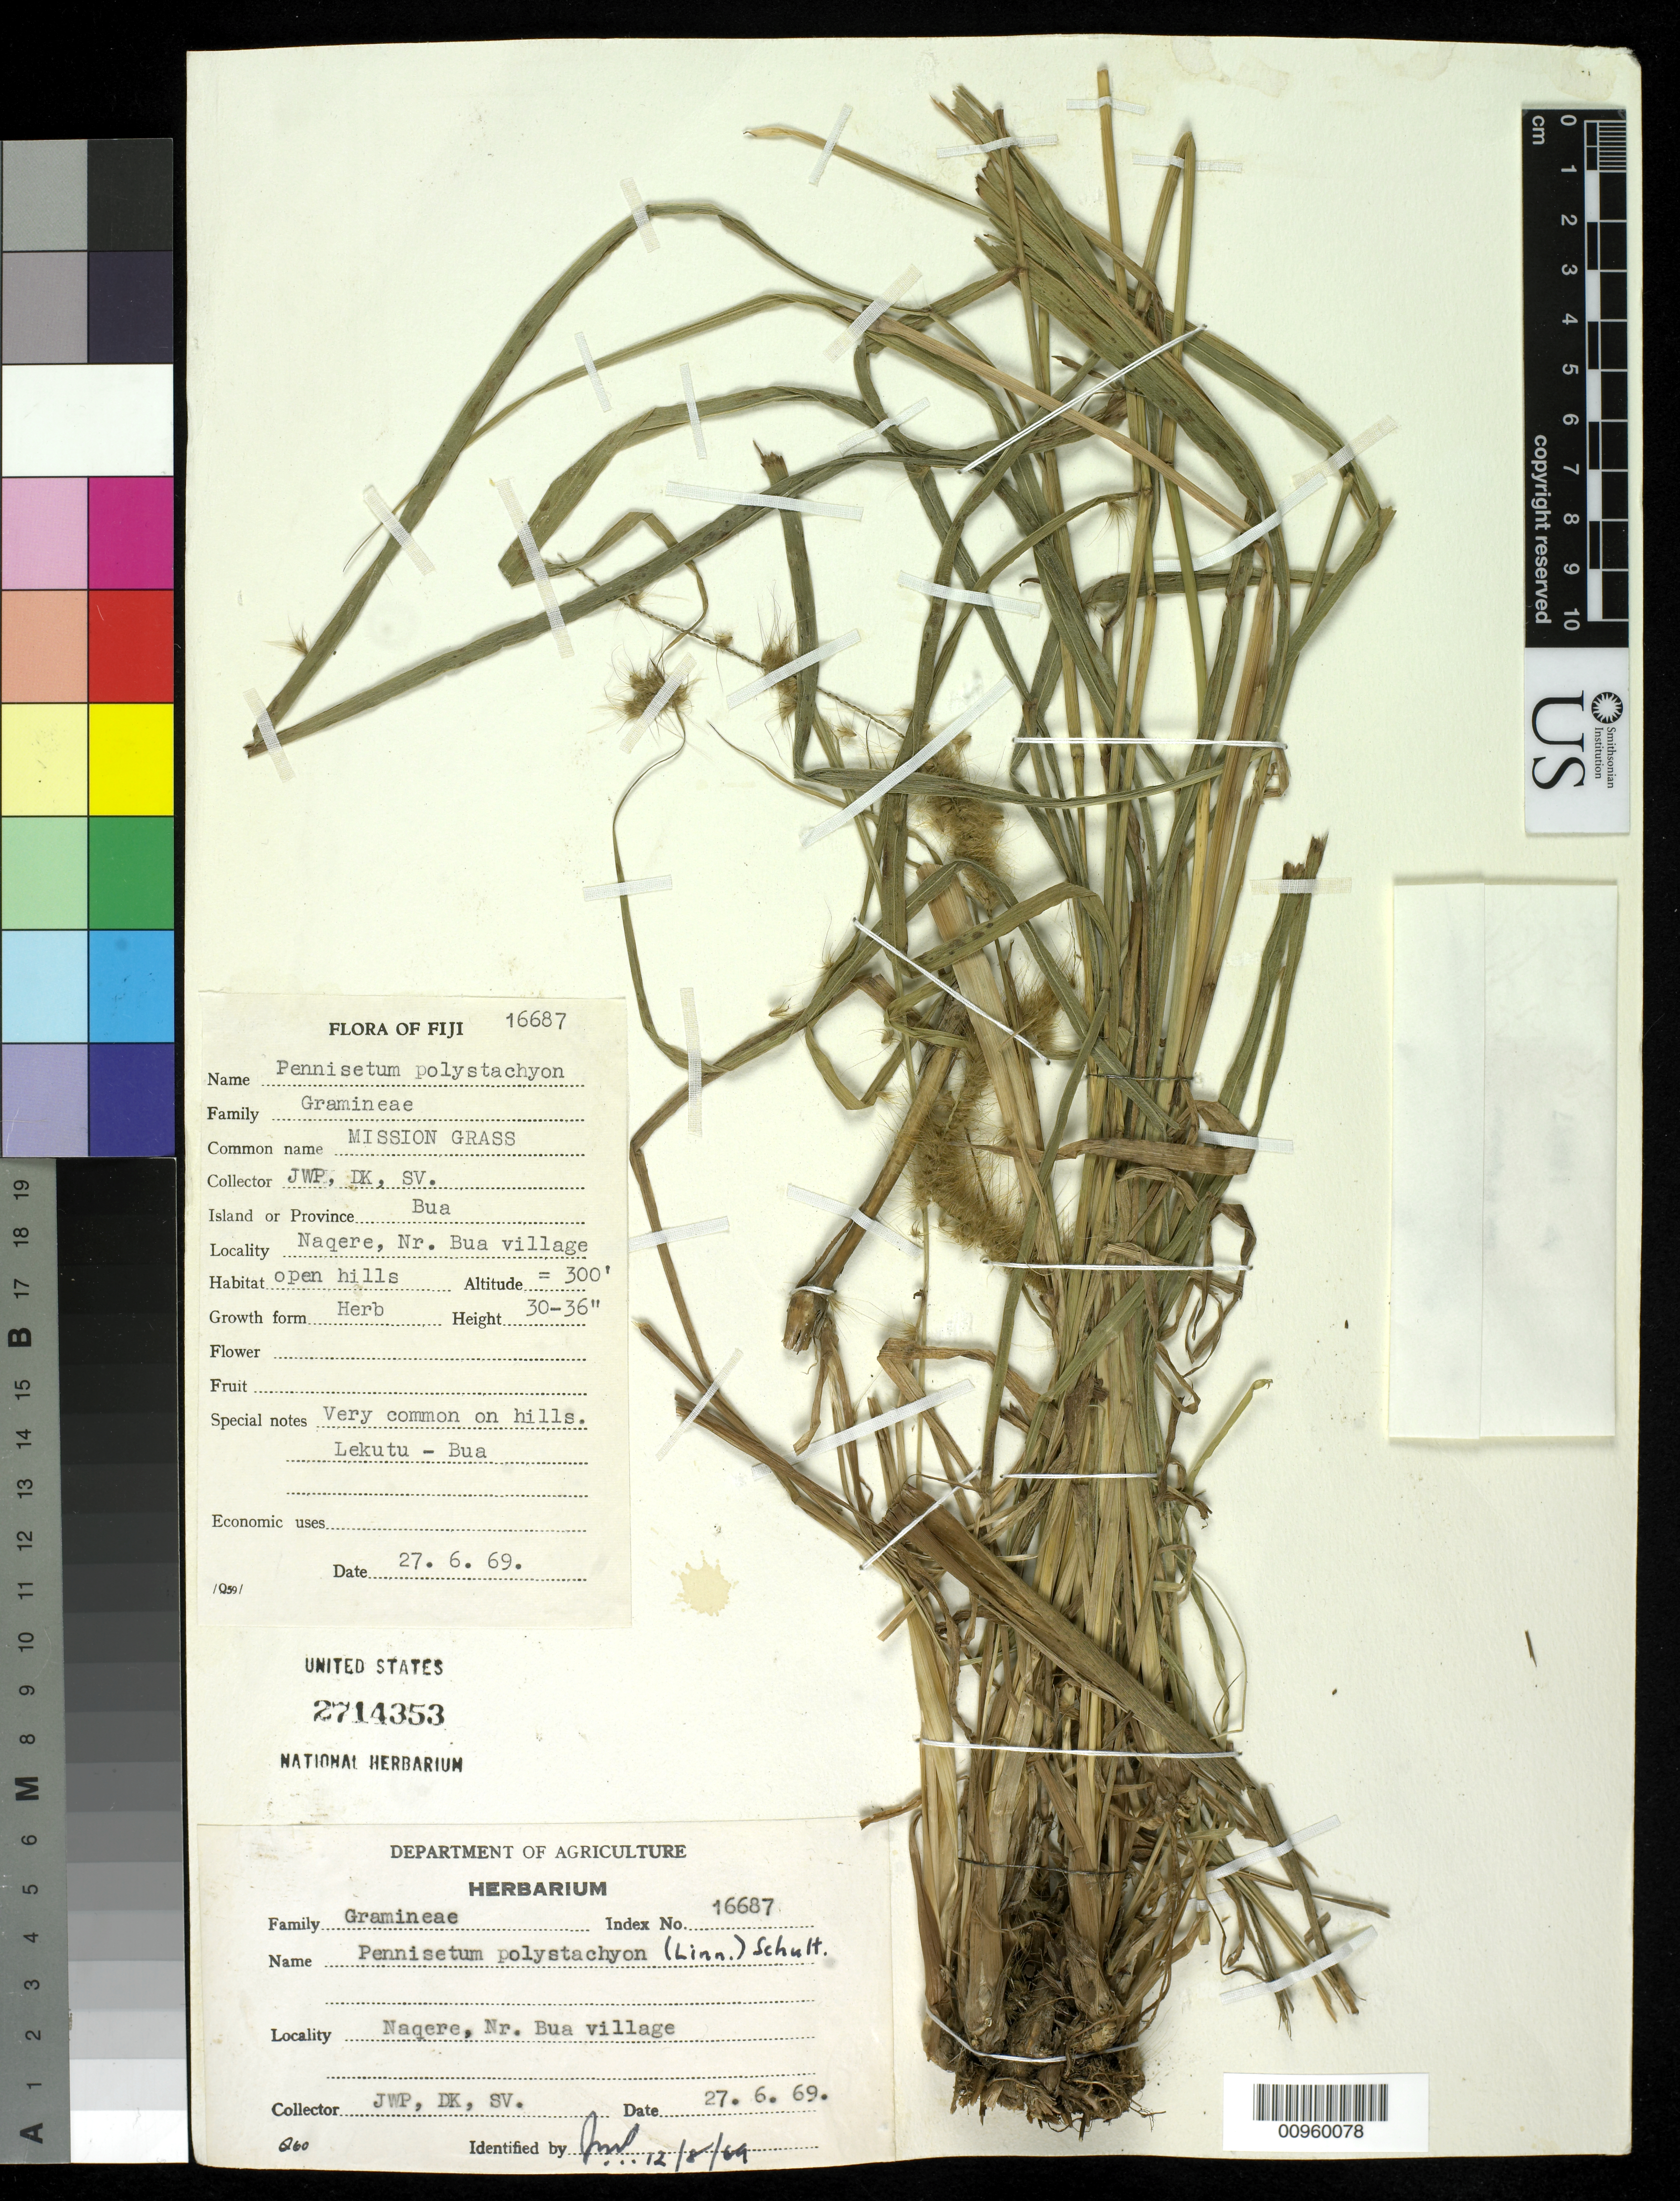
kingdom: Plantae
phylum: Tracheophyta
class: Liliopsida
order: Poales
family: Poaceae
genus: Cenchrus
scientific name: Cenchrus polystachios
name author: (L.) Morrone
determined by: Poaceae Reorganization Project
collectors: J. Parham, D. Koroiveiban & S. Vodonaivalu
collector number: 16687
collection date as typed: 27 Jun 1969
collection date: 1969-06-27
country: Fiji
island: Vanua Levu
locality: Naqere, Nr. Bua village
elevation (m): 91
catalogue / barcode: US 2714353